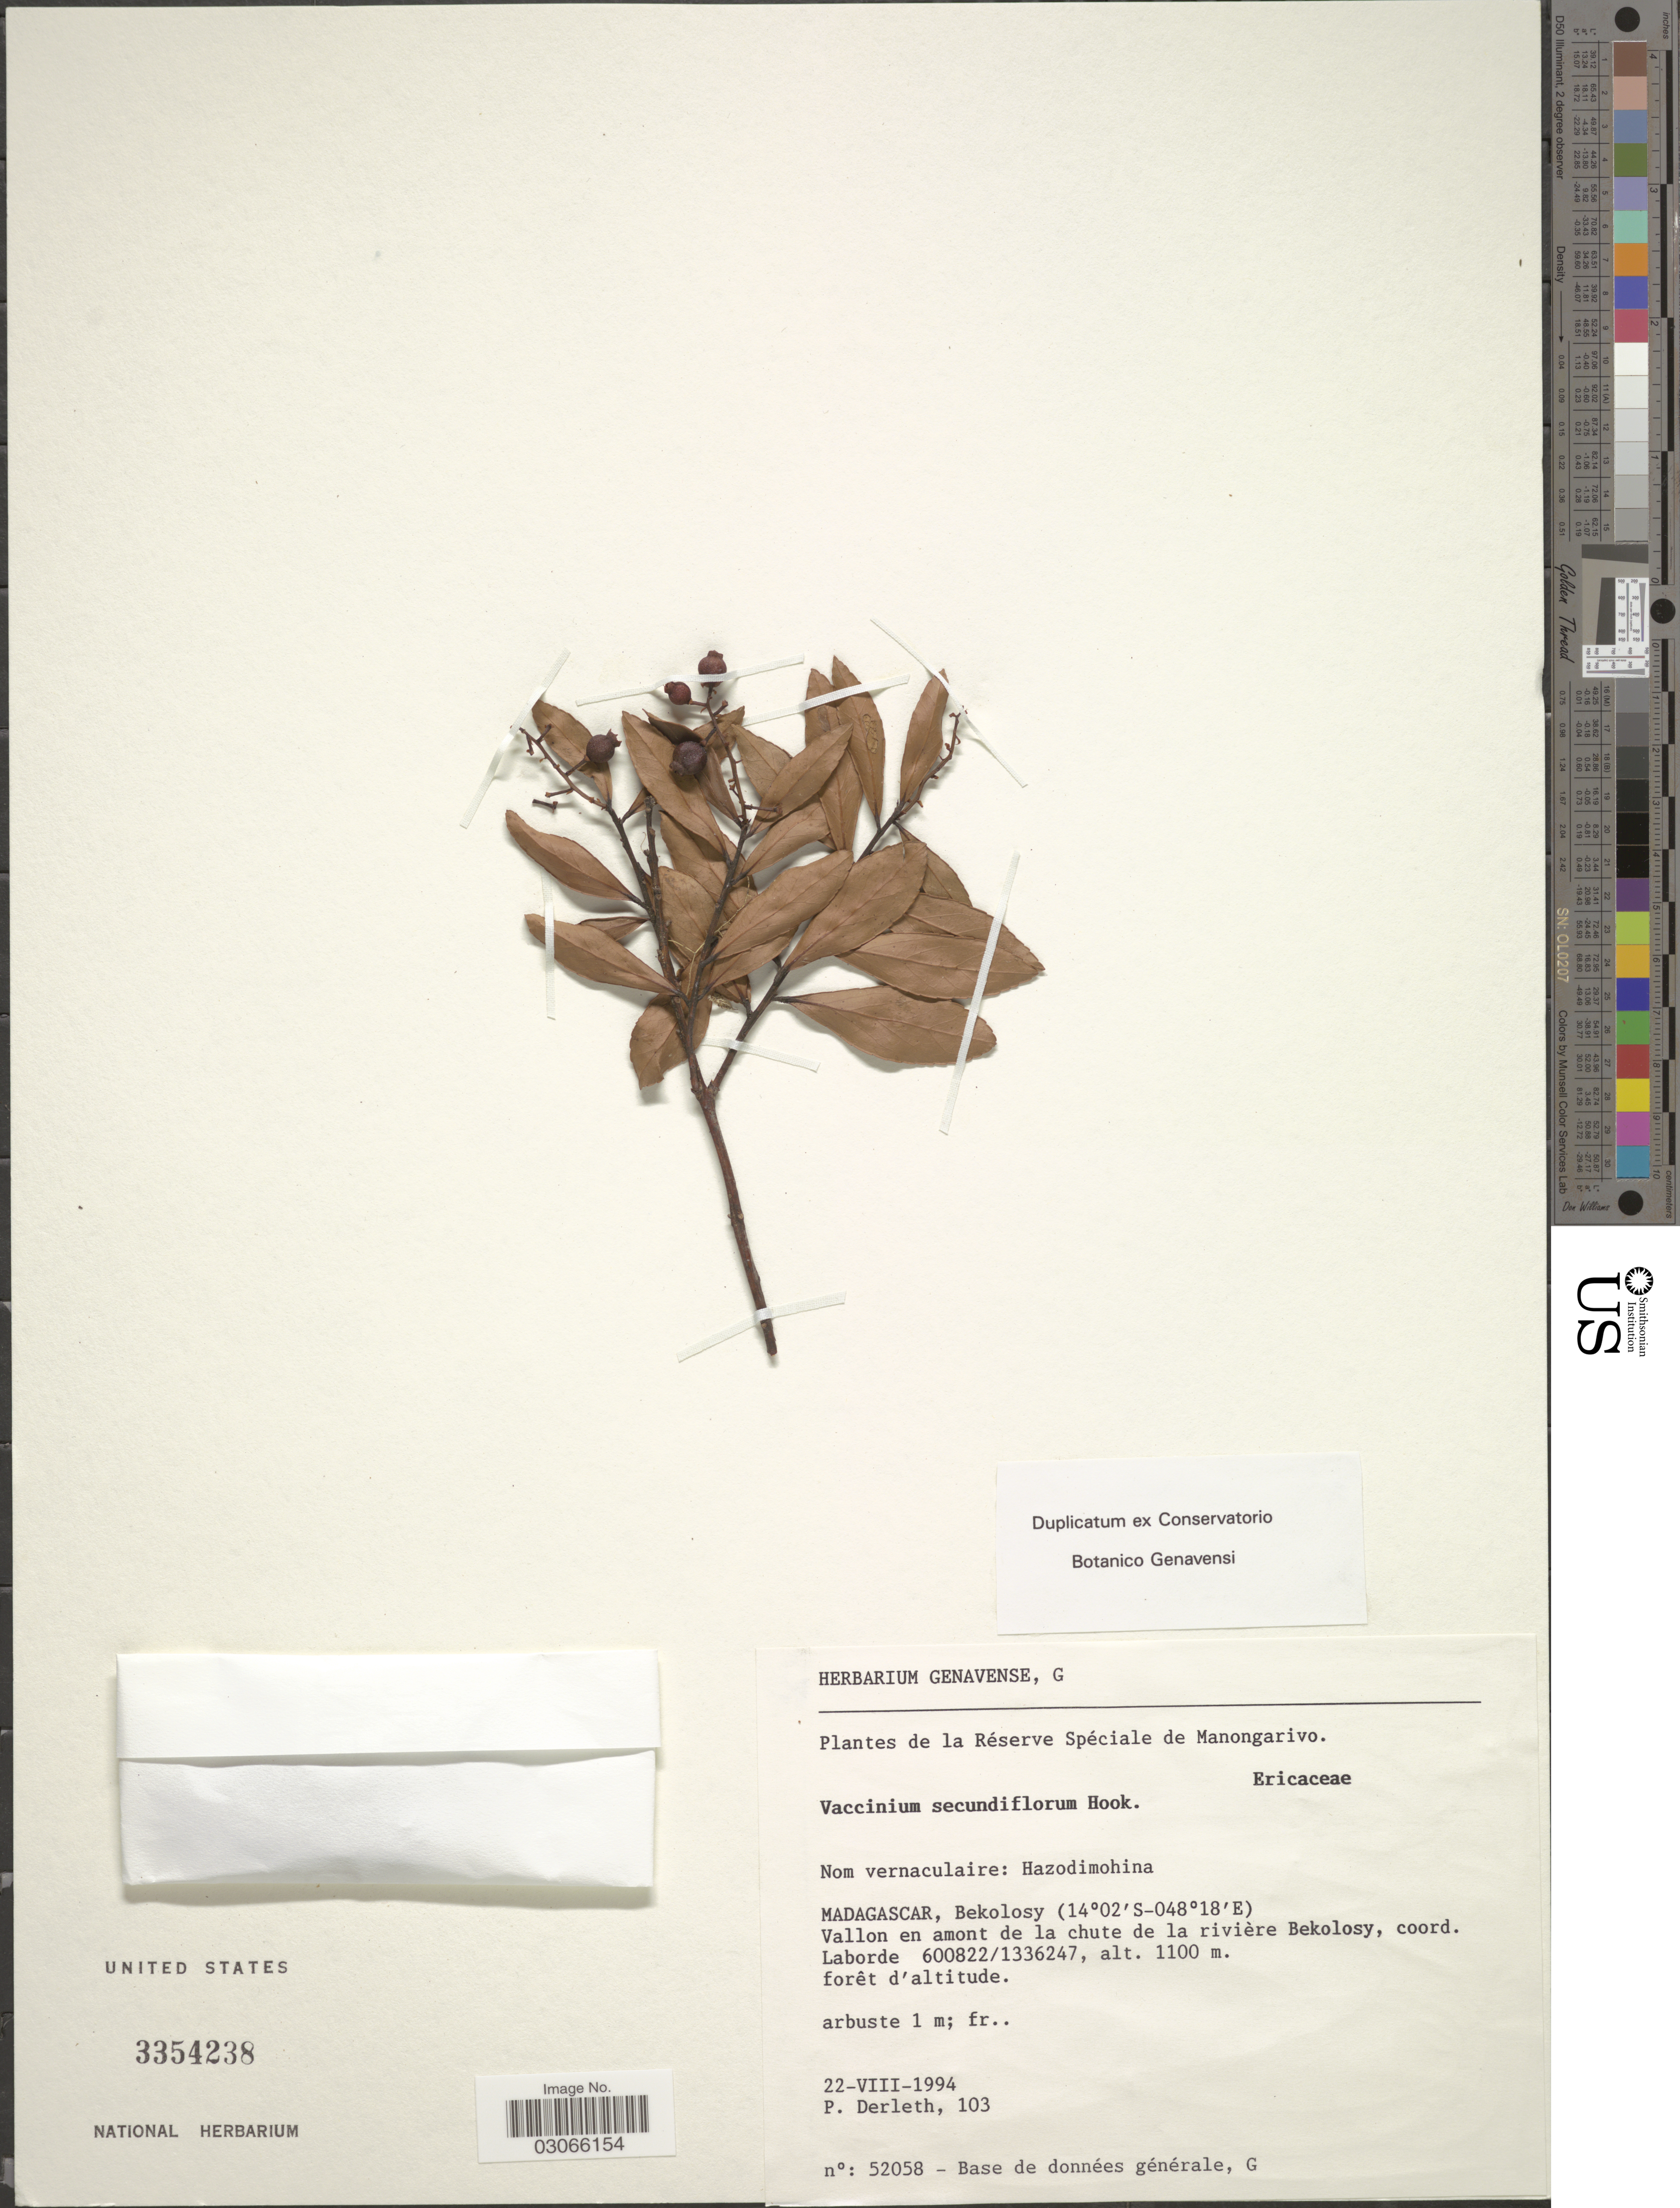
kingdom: Plantae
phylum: Tracheophyta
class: Magnoliopsida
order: Ericales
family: Ericaceae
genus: Vaccinium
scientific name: Vaccinium secundiflorum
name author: Hook.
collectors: P. Derleth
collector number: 103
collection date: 1994-08-22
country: Madagascar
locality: De la Réserve Spéciale de Manongarivo. Bekolosy, Vallon en amont de la chute de la rivière Bekolosy, coord. Laborde 600822/1336247.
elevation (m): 1100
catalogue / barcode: US 3354238